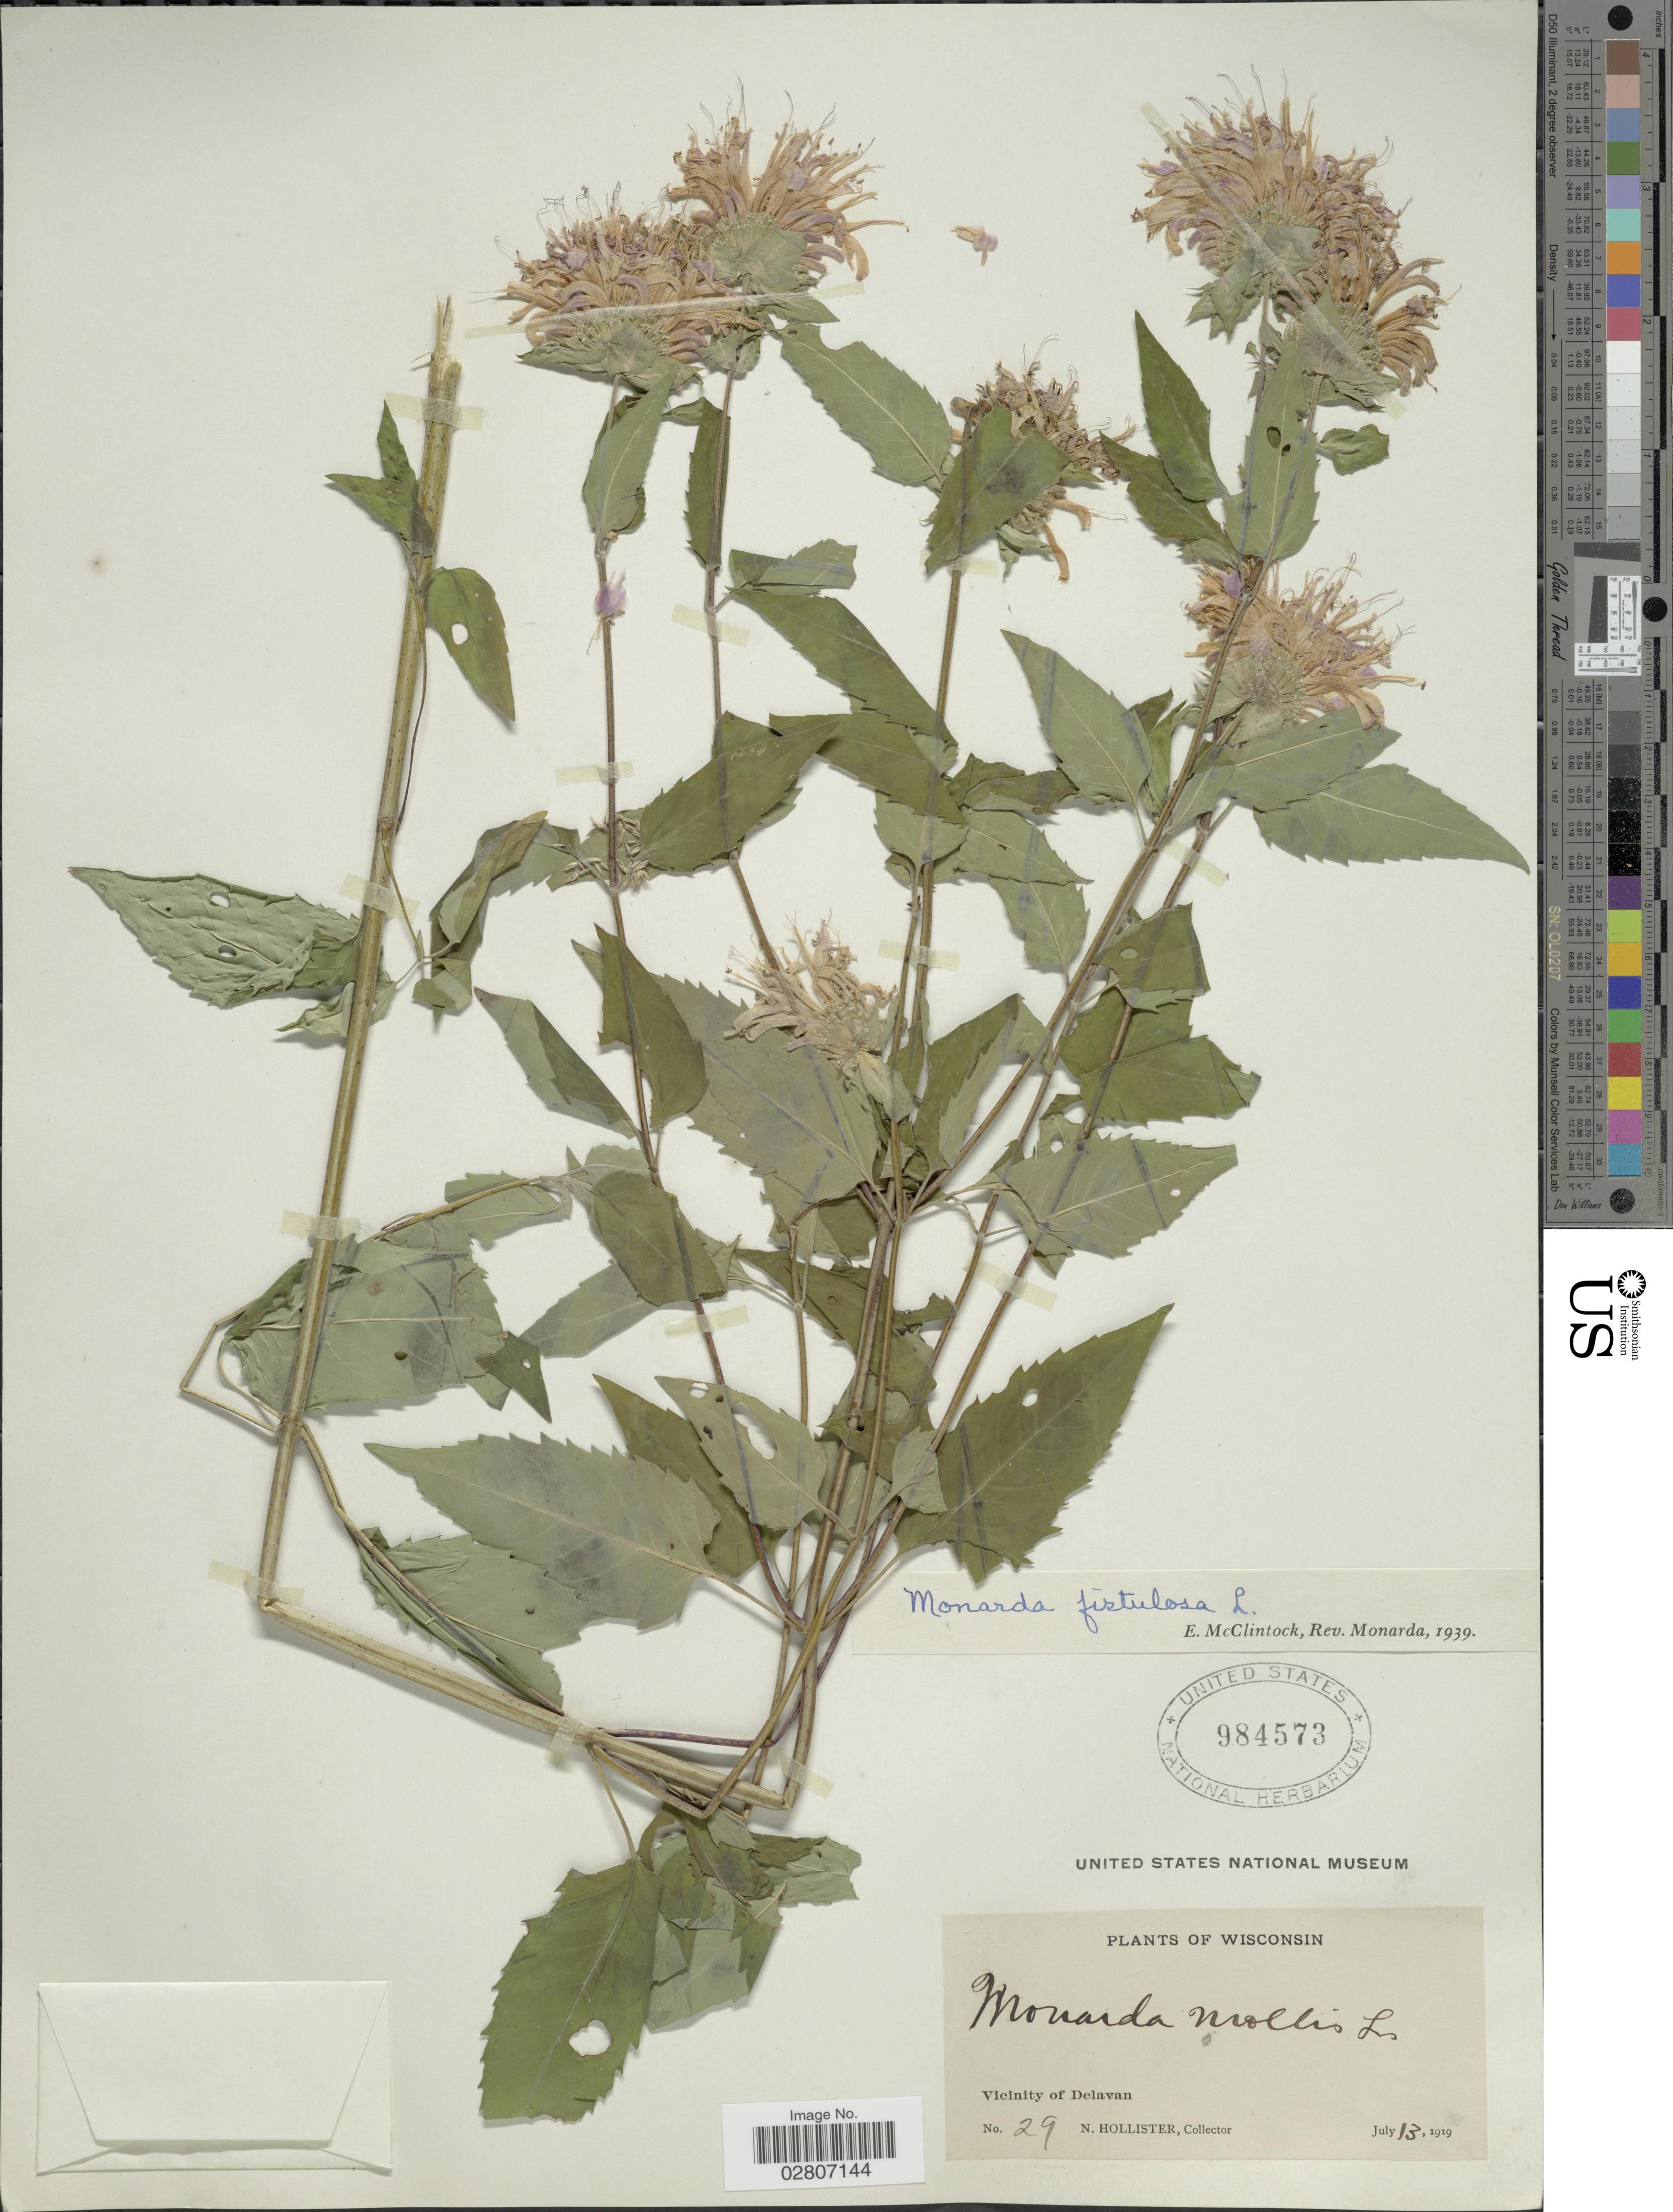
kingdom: Plantae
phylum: Tracheophyta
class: Magnoliopsida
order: Lamiales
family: Lamiaceae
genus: Monarda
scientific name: Monarda fistulosa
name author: L.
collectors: N. Hollister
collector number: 29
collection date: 1919-07-13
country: United States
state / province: Wisconsin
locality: Vicinity of Delavan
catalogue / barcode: US 984573